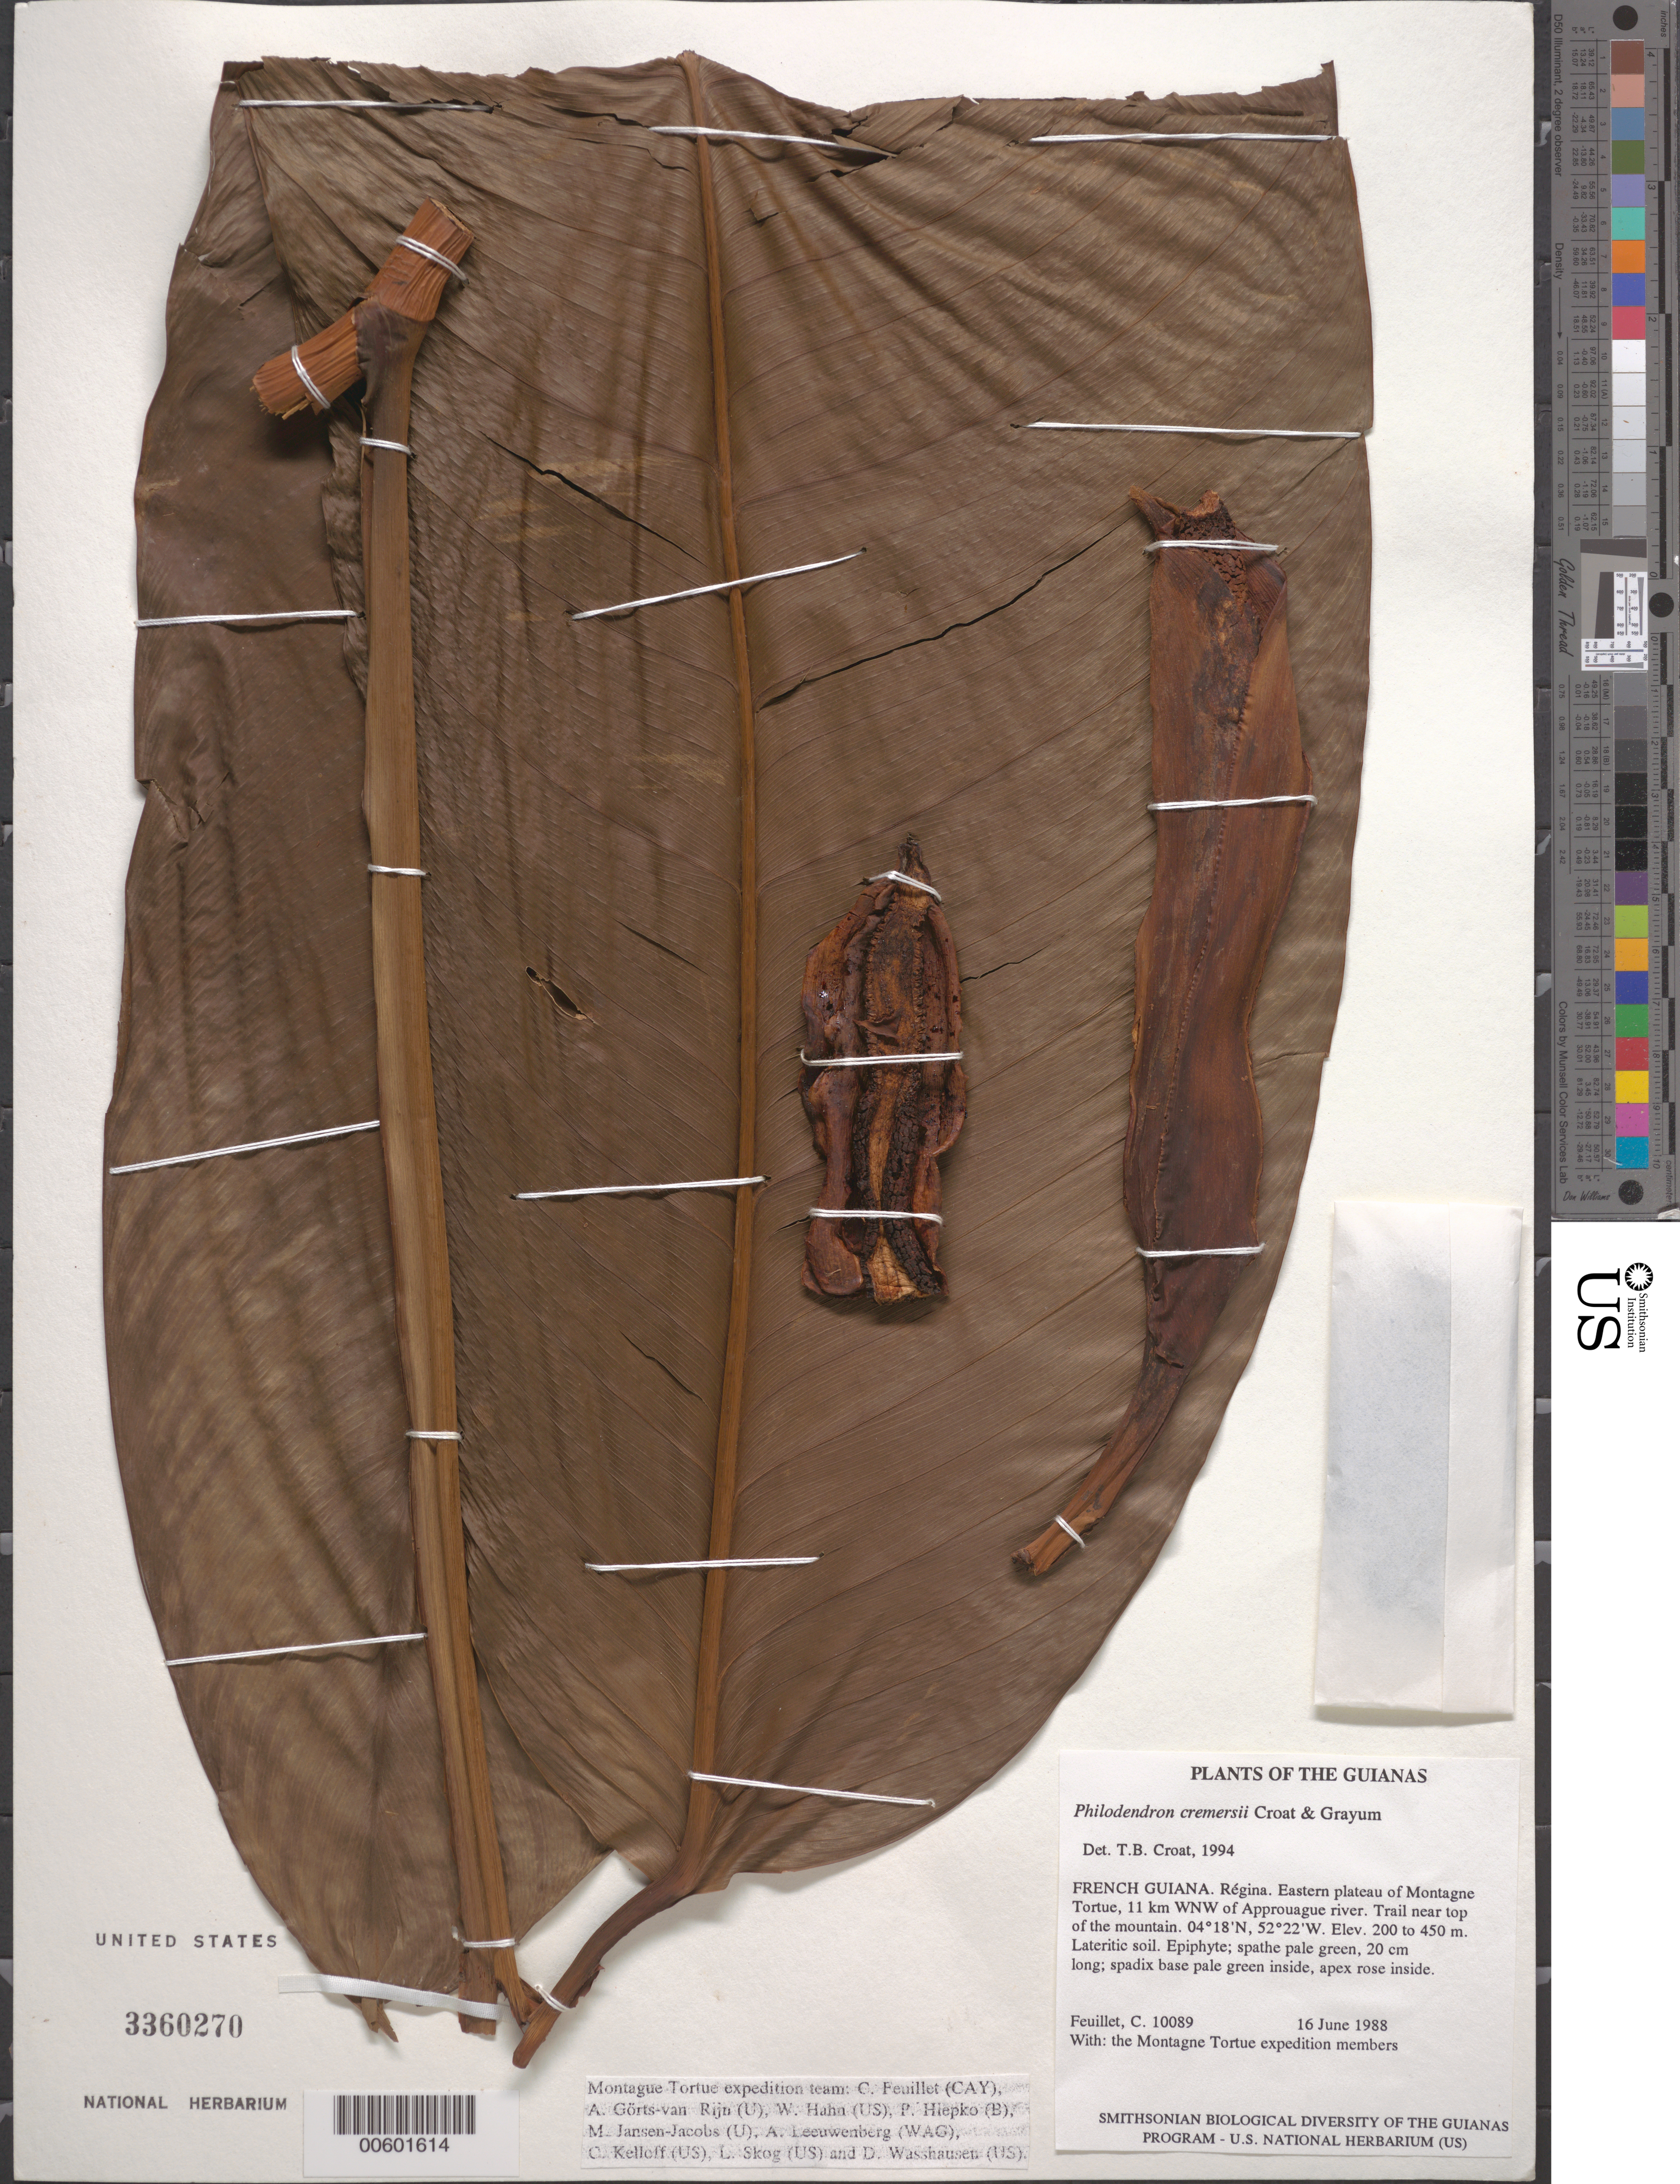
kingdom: Plantae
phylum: Tracheophyta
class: Liliopsida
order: Alismatales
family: Araceae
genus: Philodendron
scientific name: Philodendron cremersii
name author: Croat & Grayum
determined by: Croat, Thomas B., Missouri Botanical Garden (MO)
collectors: C. Feuillet & Montagne Torte Exped. members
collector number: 10089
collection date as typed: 16 June 1988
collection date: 1988-06-16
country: French Guiana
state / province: Cayenne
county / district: Regina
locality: Eastern plateau of Montagne Tortue, 11 km WNW of Approuague river. Trail near top of the mountain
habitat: Lateritic soil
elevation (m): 200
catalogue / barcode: US 3360270